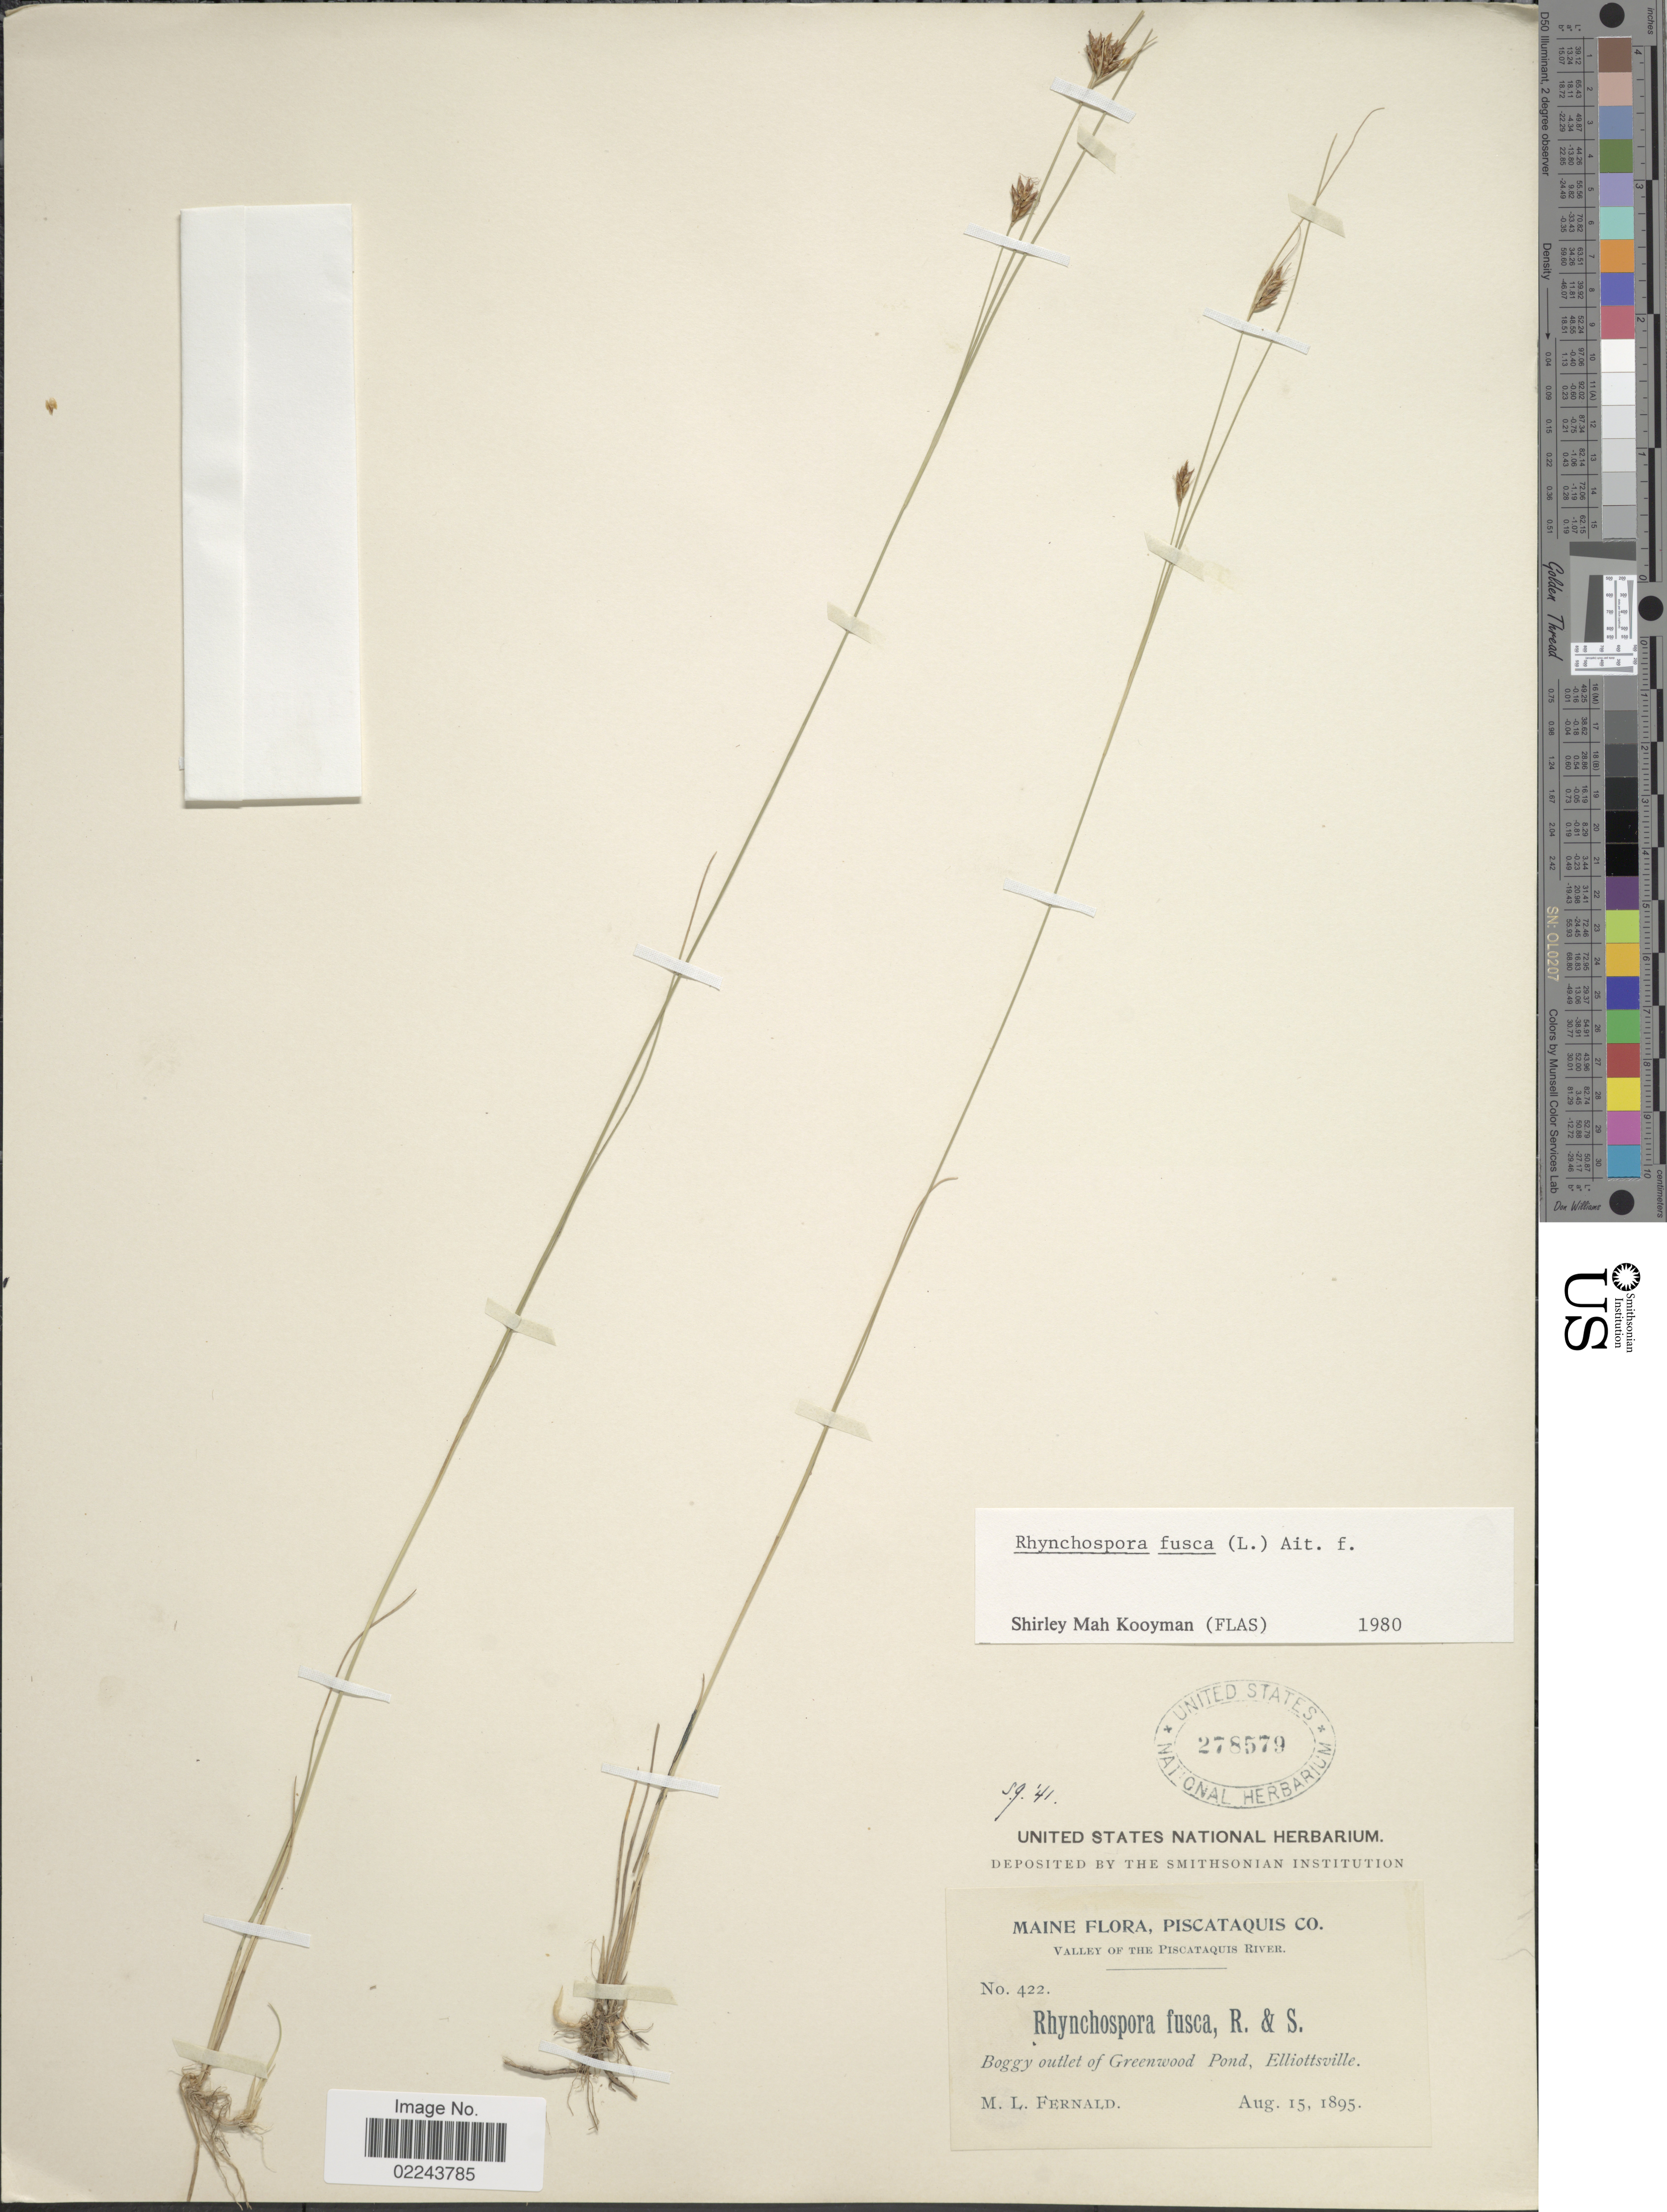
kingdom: Plantae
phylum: Tracheophyta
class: Liliopsida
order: Poales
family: Cyperaceae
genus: Rhynchospora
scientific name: Rhynchospora fusca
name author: (L.) W.T. Aiton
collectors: M. L. Fernald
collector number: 422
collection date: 1895-08-15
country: United States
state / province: Maine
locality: Piscataquis Co, Valley of the Piscataquis River, Greenwood Pond, Elliottsville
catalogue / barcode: US 278579